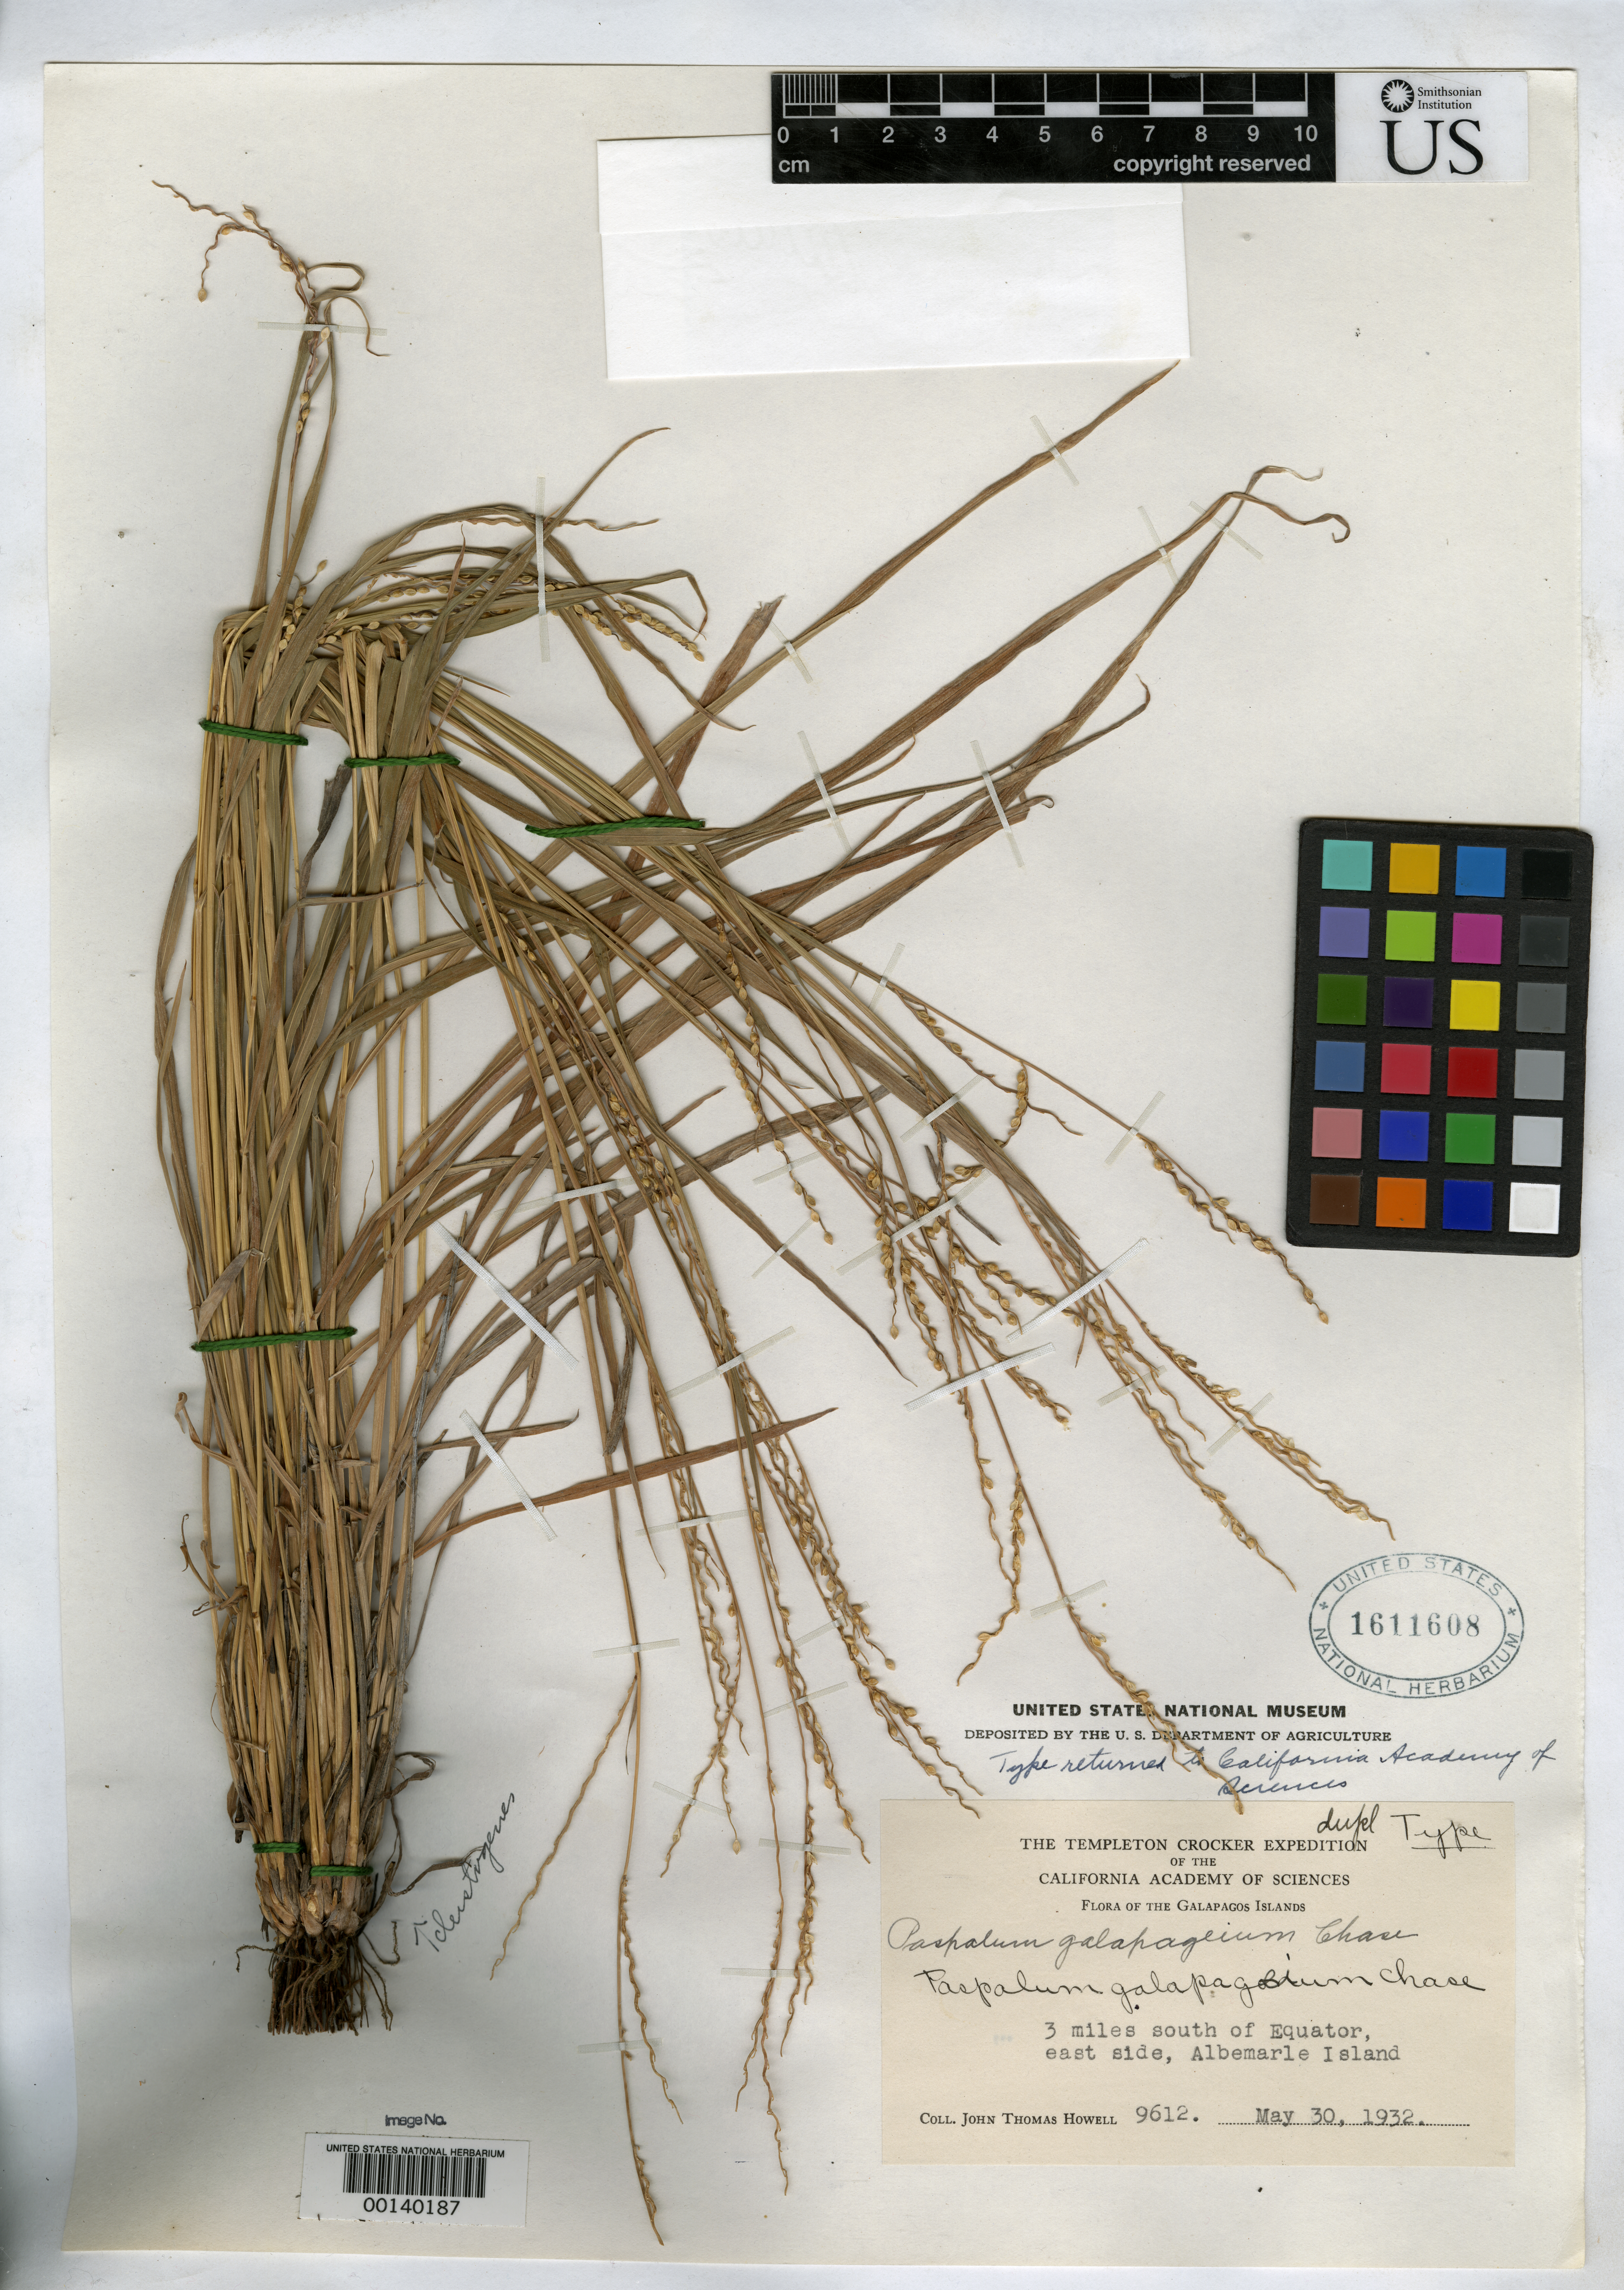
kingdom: Plantae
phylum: Tracheophyta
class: Liliopsida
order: Poales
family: Poaceae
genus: Paspalum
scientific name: Paspalum galapageium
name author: Chase ex Hitchc.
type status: Isotype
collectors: J. T. Howell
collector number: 9612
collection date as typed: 30 May 1932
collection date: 1932-05-30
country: Ecuador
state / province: Colón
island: Isabela [Albemarle]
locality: E side of Island.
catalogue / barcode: US 1611608